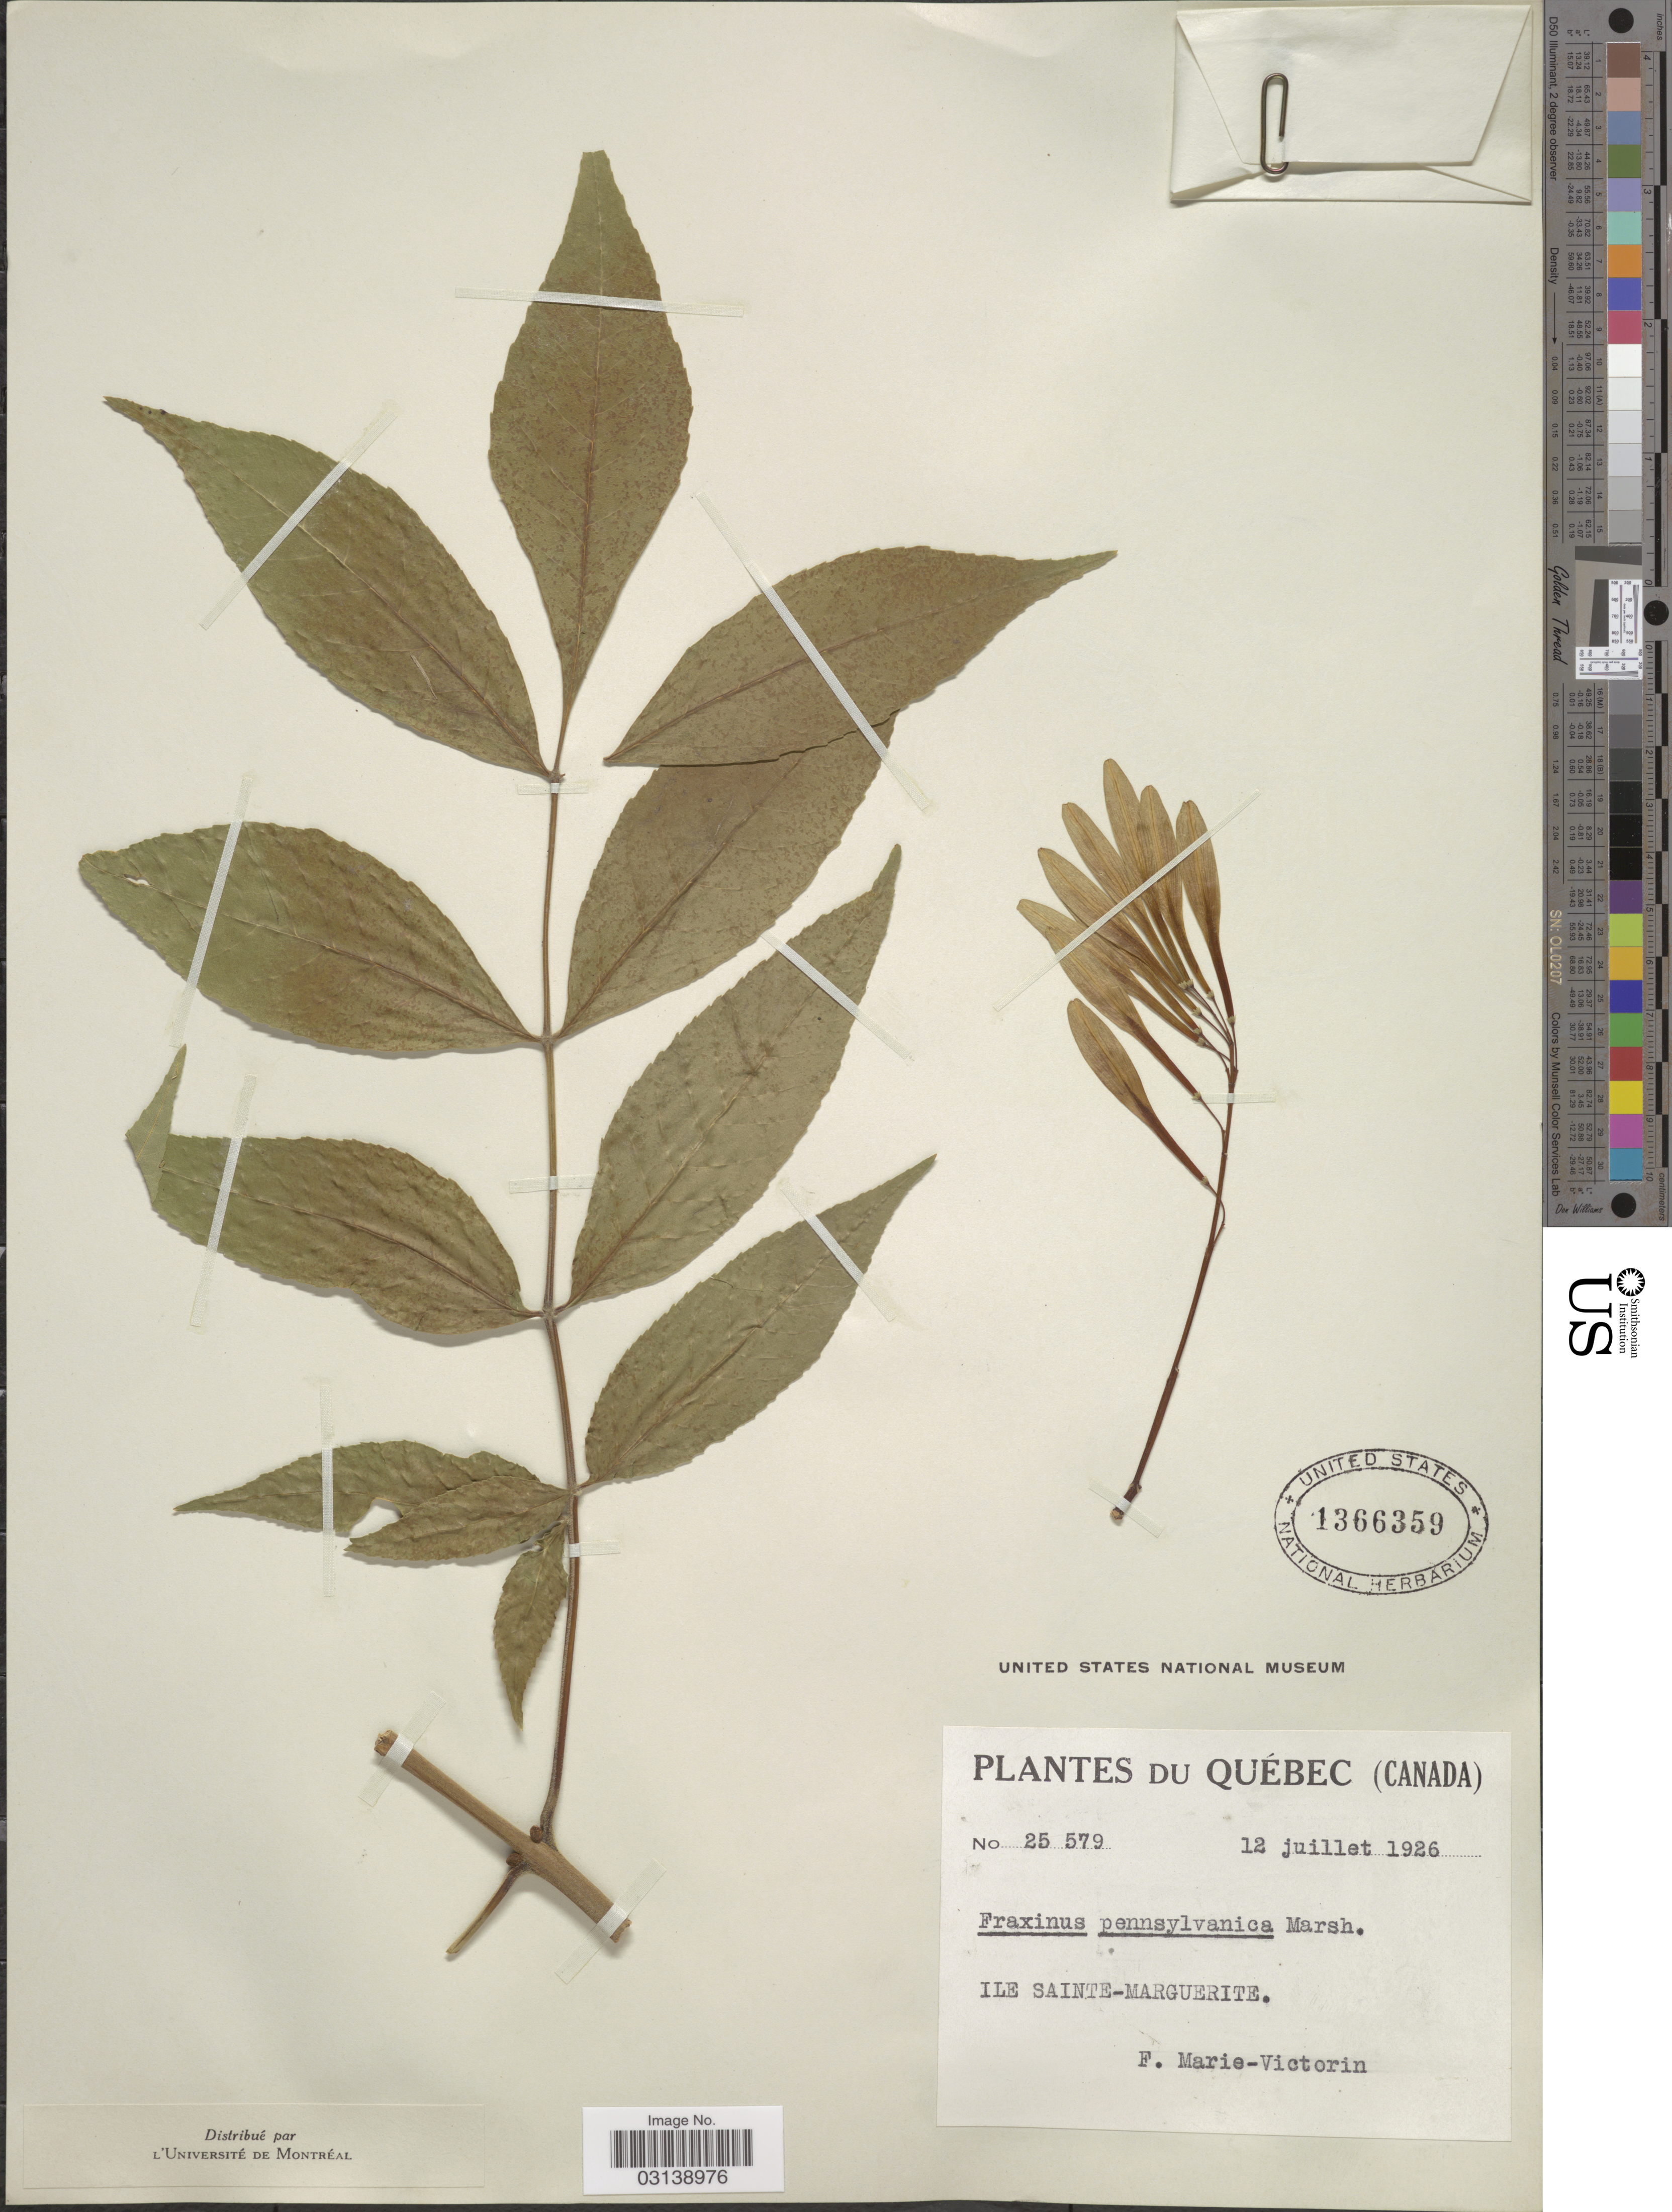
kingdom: Plantae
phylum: Tracheophyta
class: Magnoliopsida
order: Lamiales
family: Oleaceae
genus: Fraxinus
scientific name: Fraxinus pennsylvanica var. pubescens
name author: (Lam.) Lingelsh.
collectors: F. Marie-Victorin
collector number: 25579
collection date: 1926-07-12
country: Canada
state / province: Quebec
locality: Ile Sainte-Marguerite.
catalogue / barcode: US 1366359